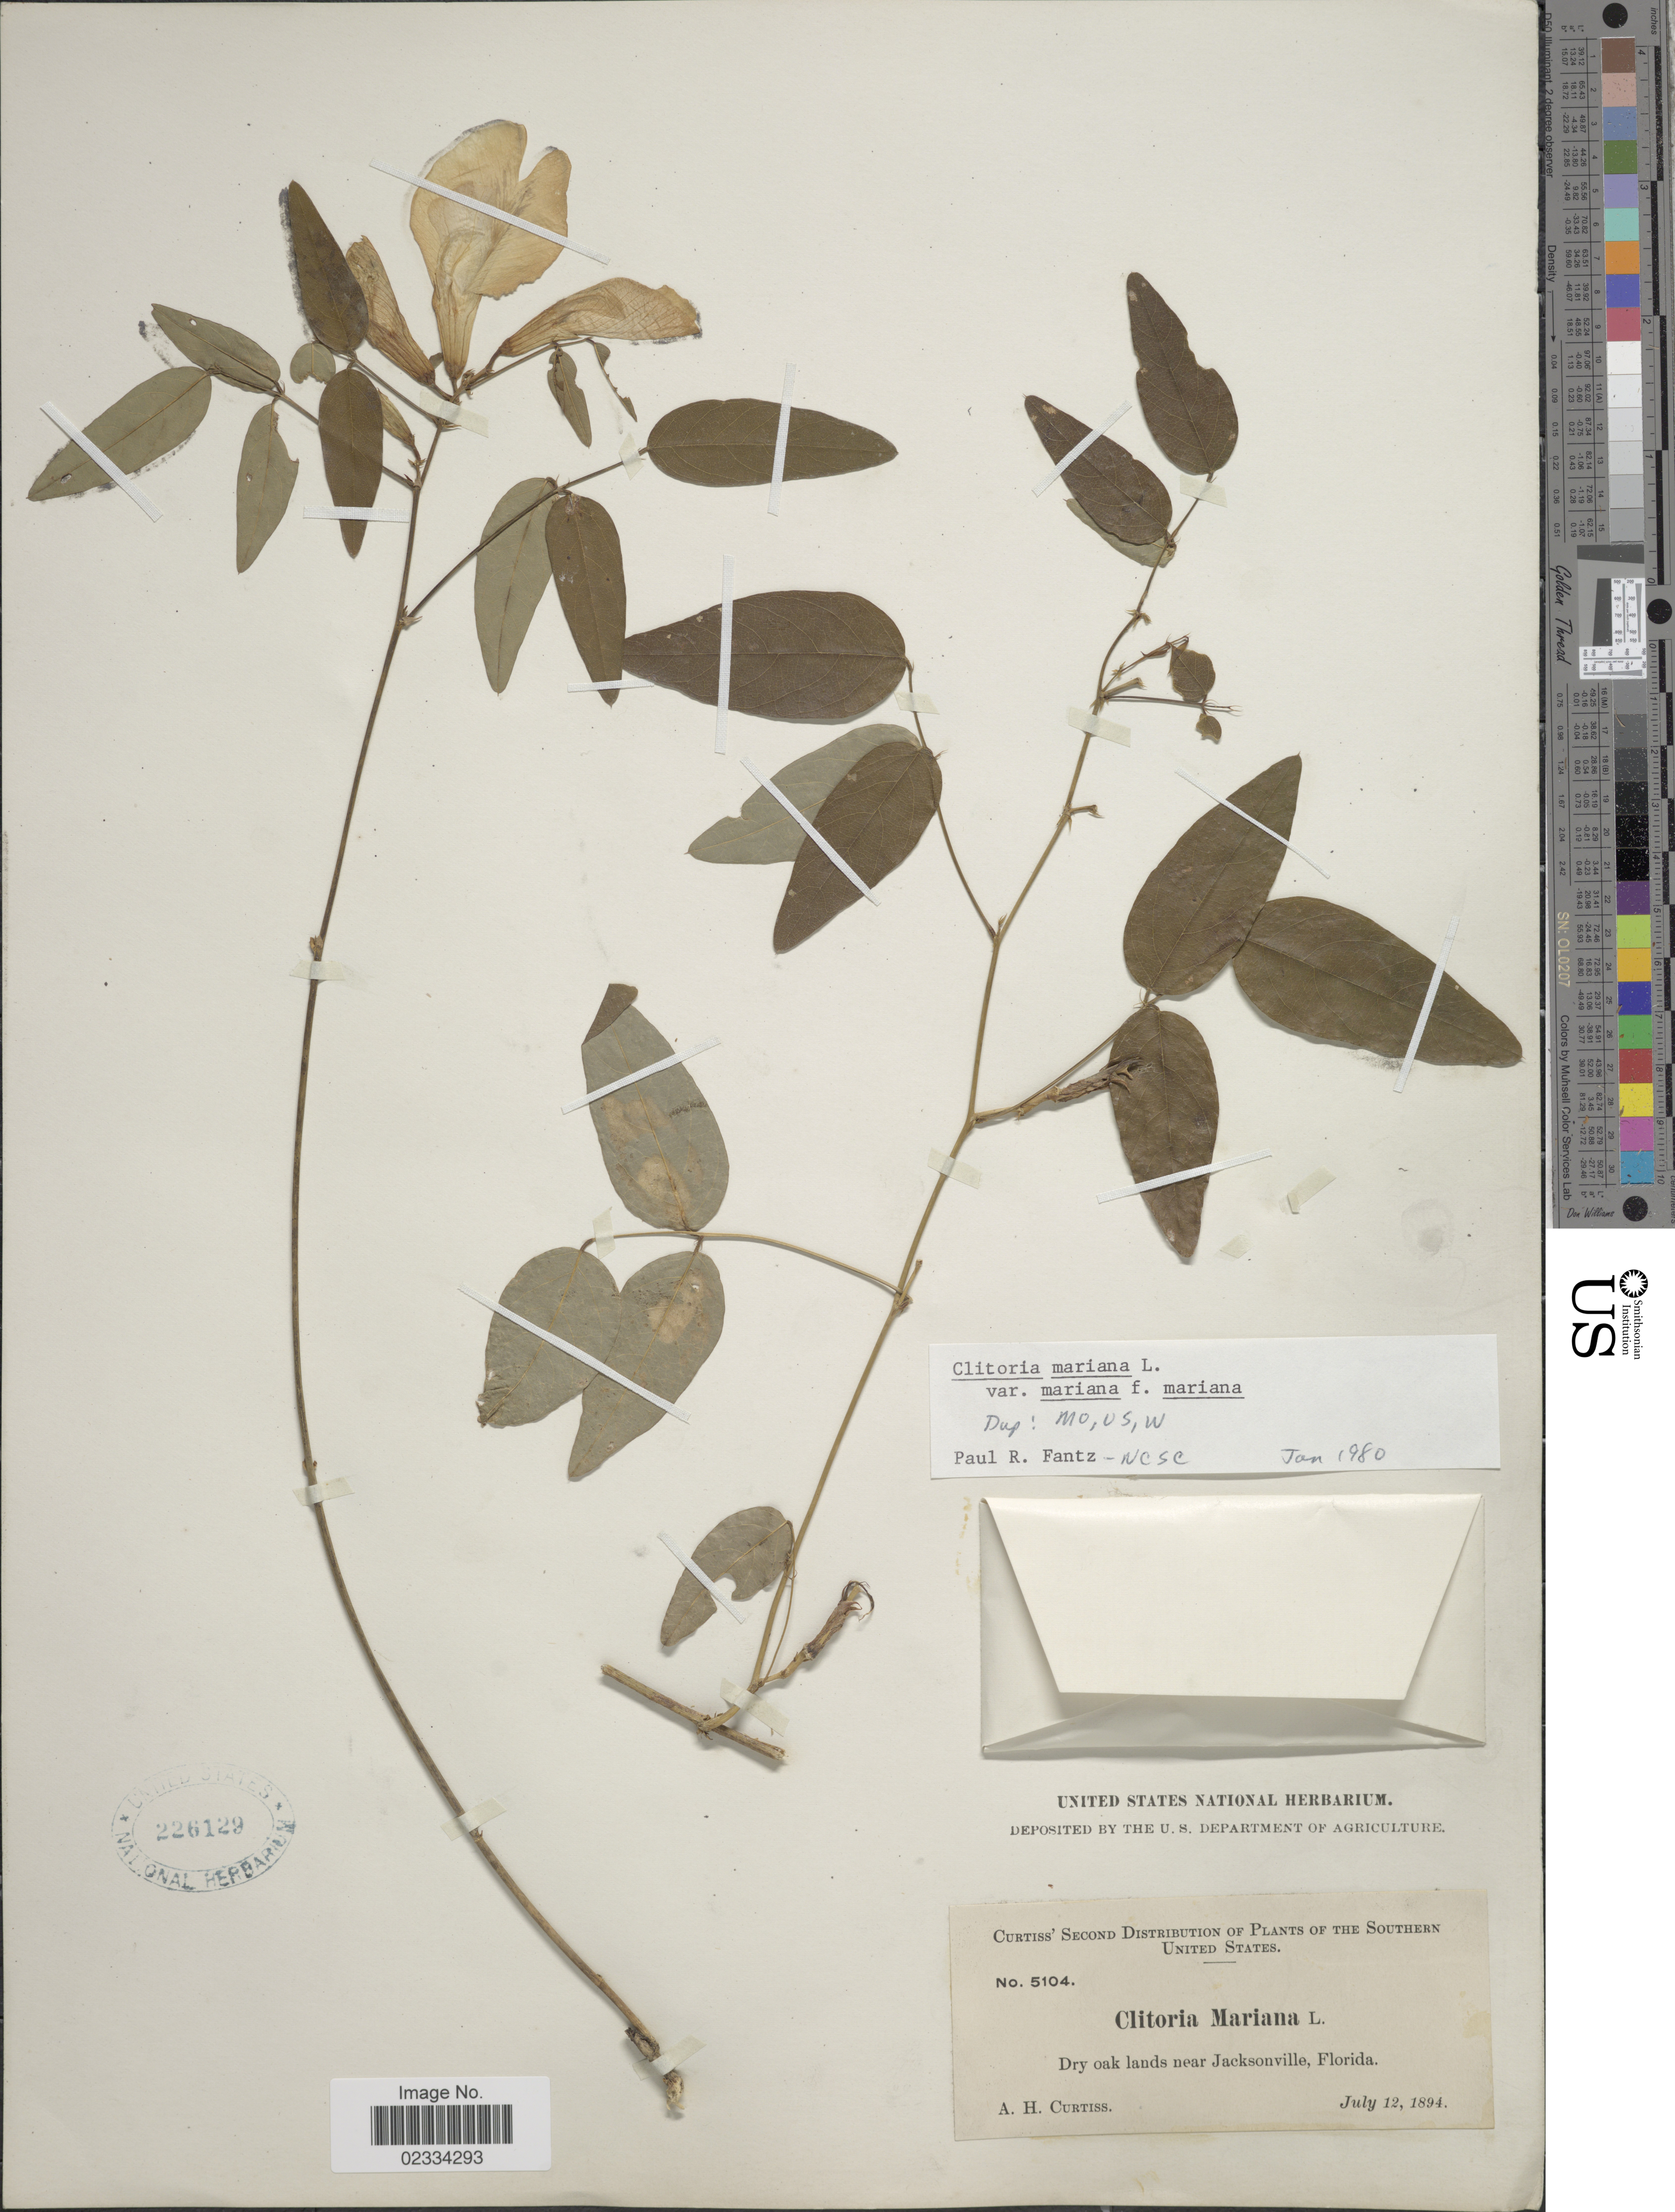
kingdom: Plantae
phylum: Tracheophyta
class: Magnoliopsida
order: Fabales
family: Fabaceae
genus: Clitoria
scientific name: Clitoria mariana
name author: L.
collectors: A. H. Curtiss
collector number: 5104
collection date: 1894-07-12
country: United States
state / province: Florida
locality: Near Jacksonville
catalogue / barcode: US 226129